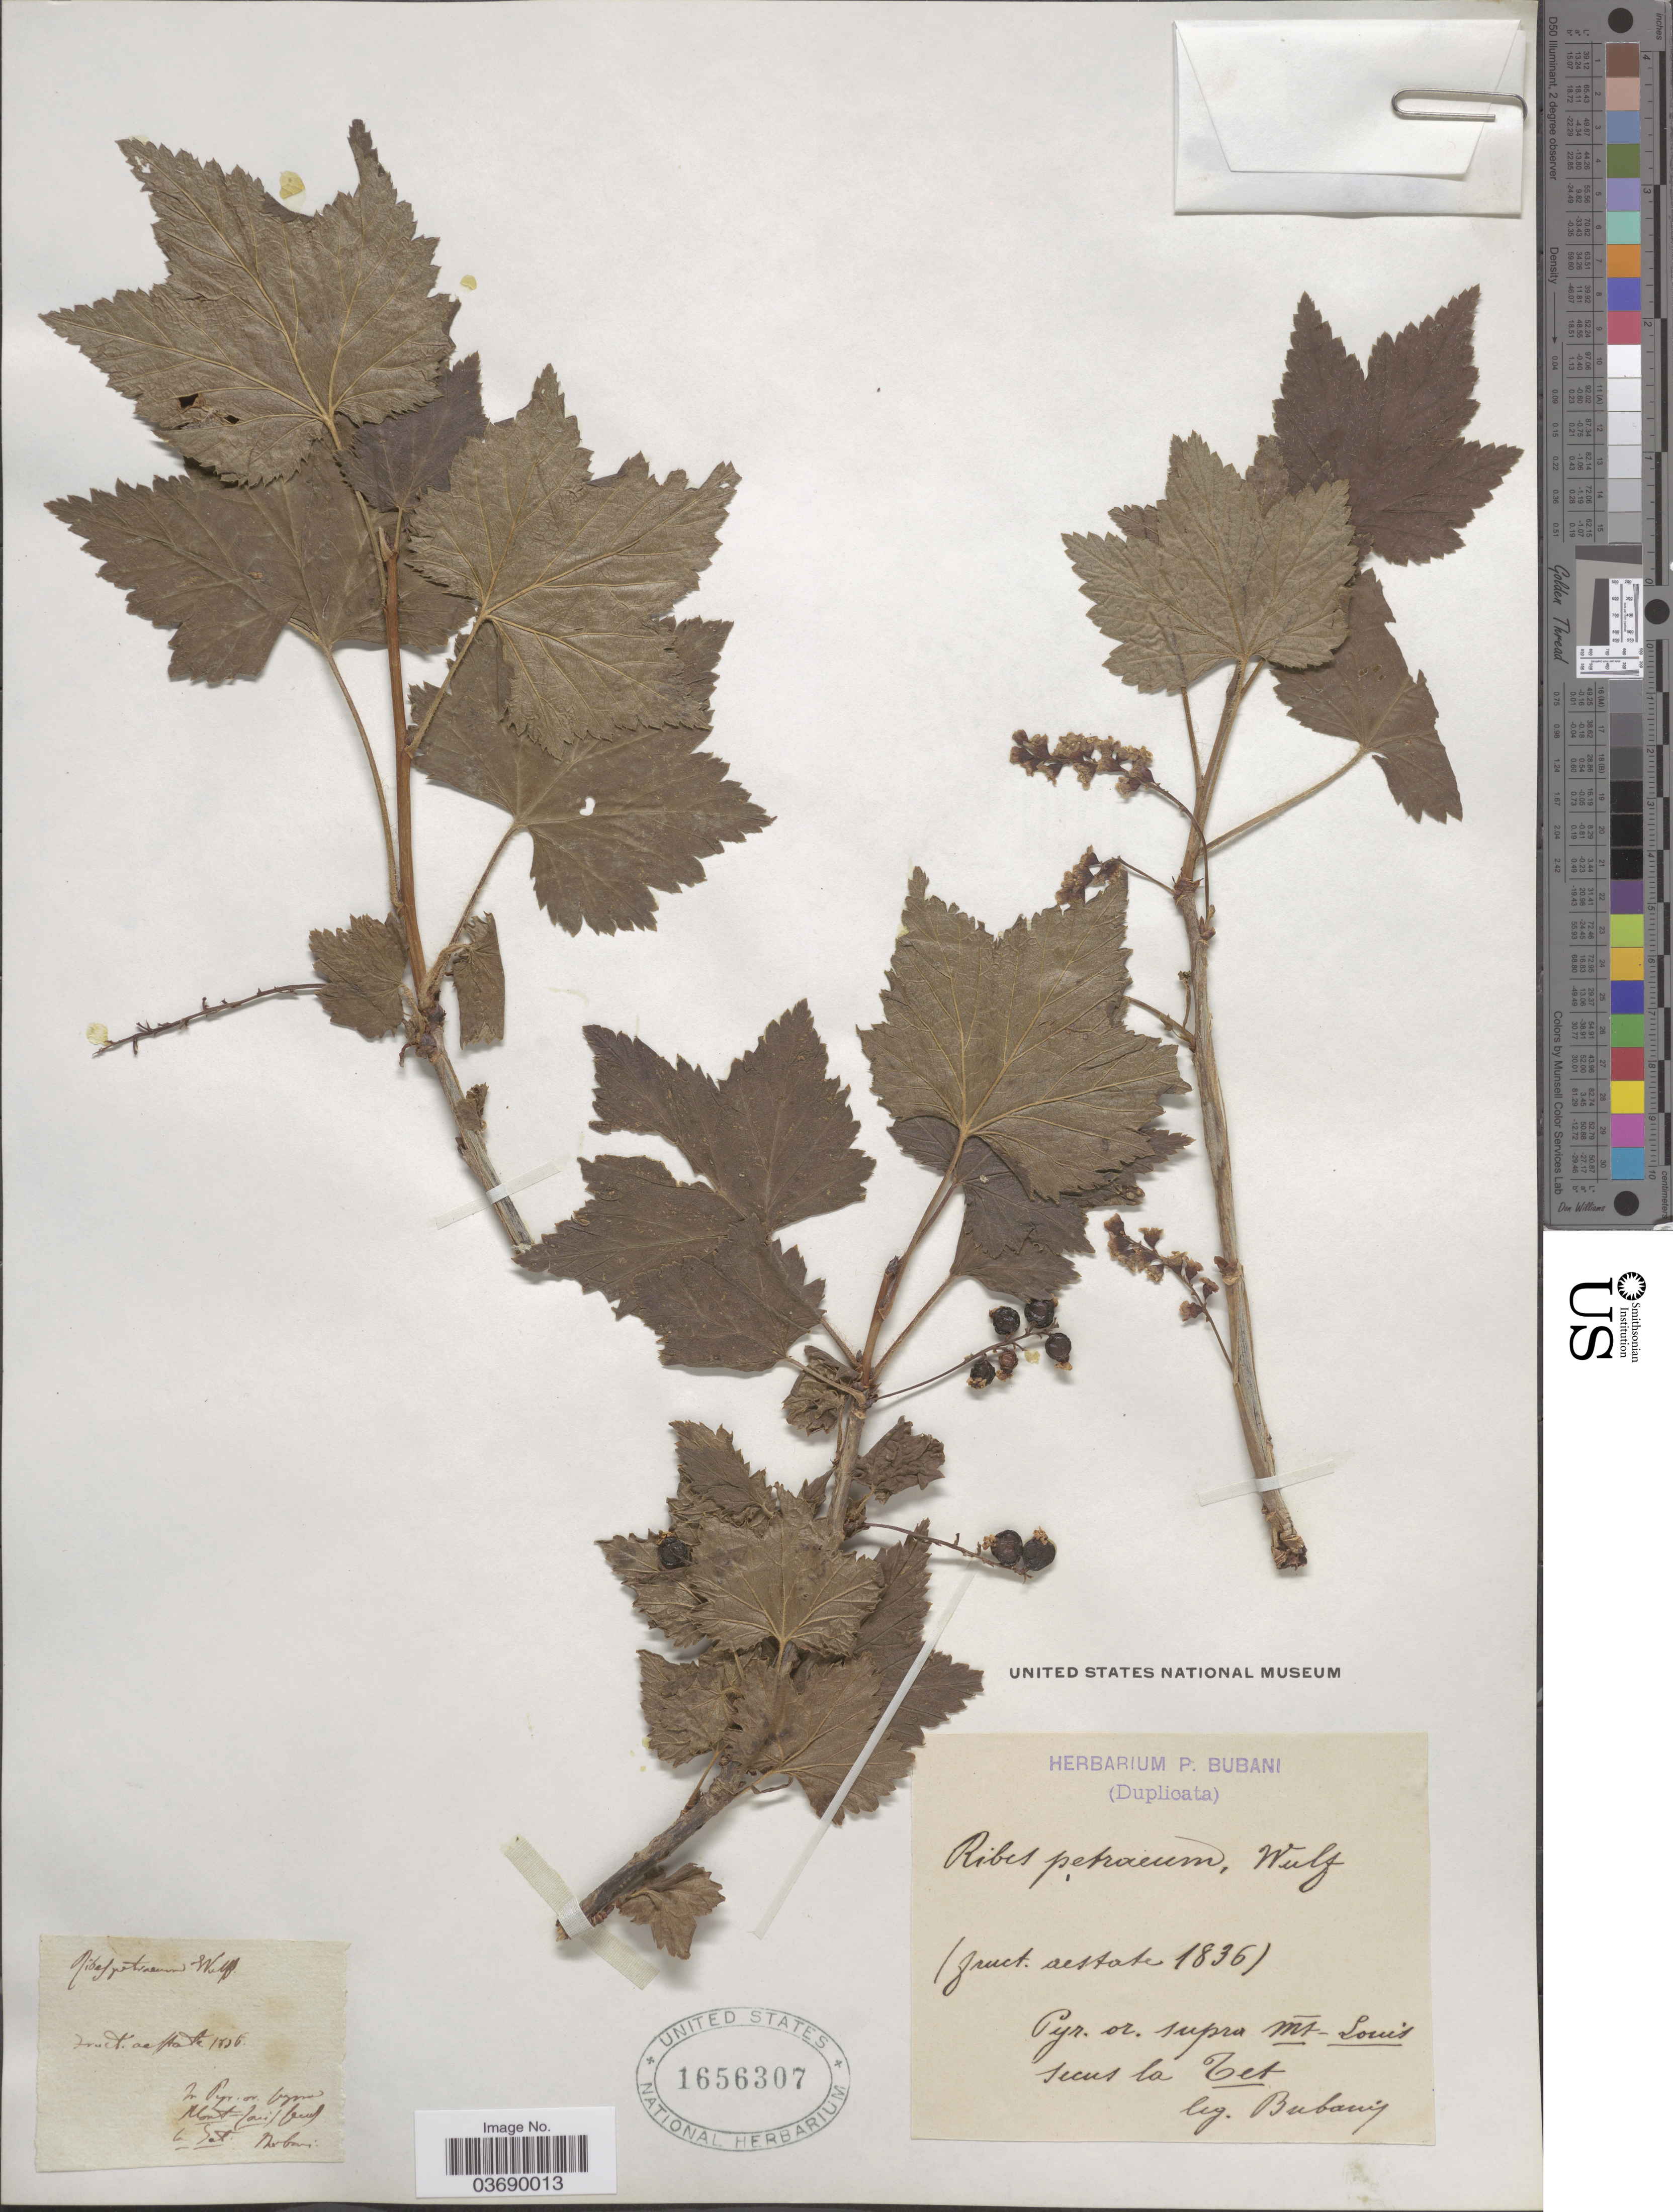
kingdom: Plantae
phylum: Tracheophyta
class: Magnoliopsida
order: Saxifragales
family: Grossulariaceae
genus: Ribes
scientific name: Ribes petraeum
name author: Wulfen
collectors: P. Bubani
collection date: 1836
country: France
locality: Pyr. or. supra Mt-Louis secus la Tet.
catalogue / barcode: US 1656307